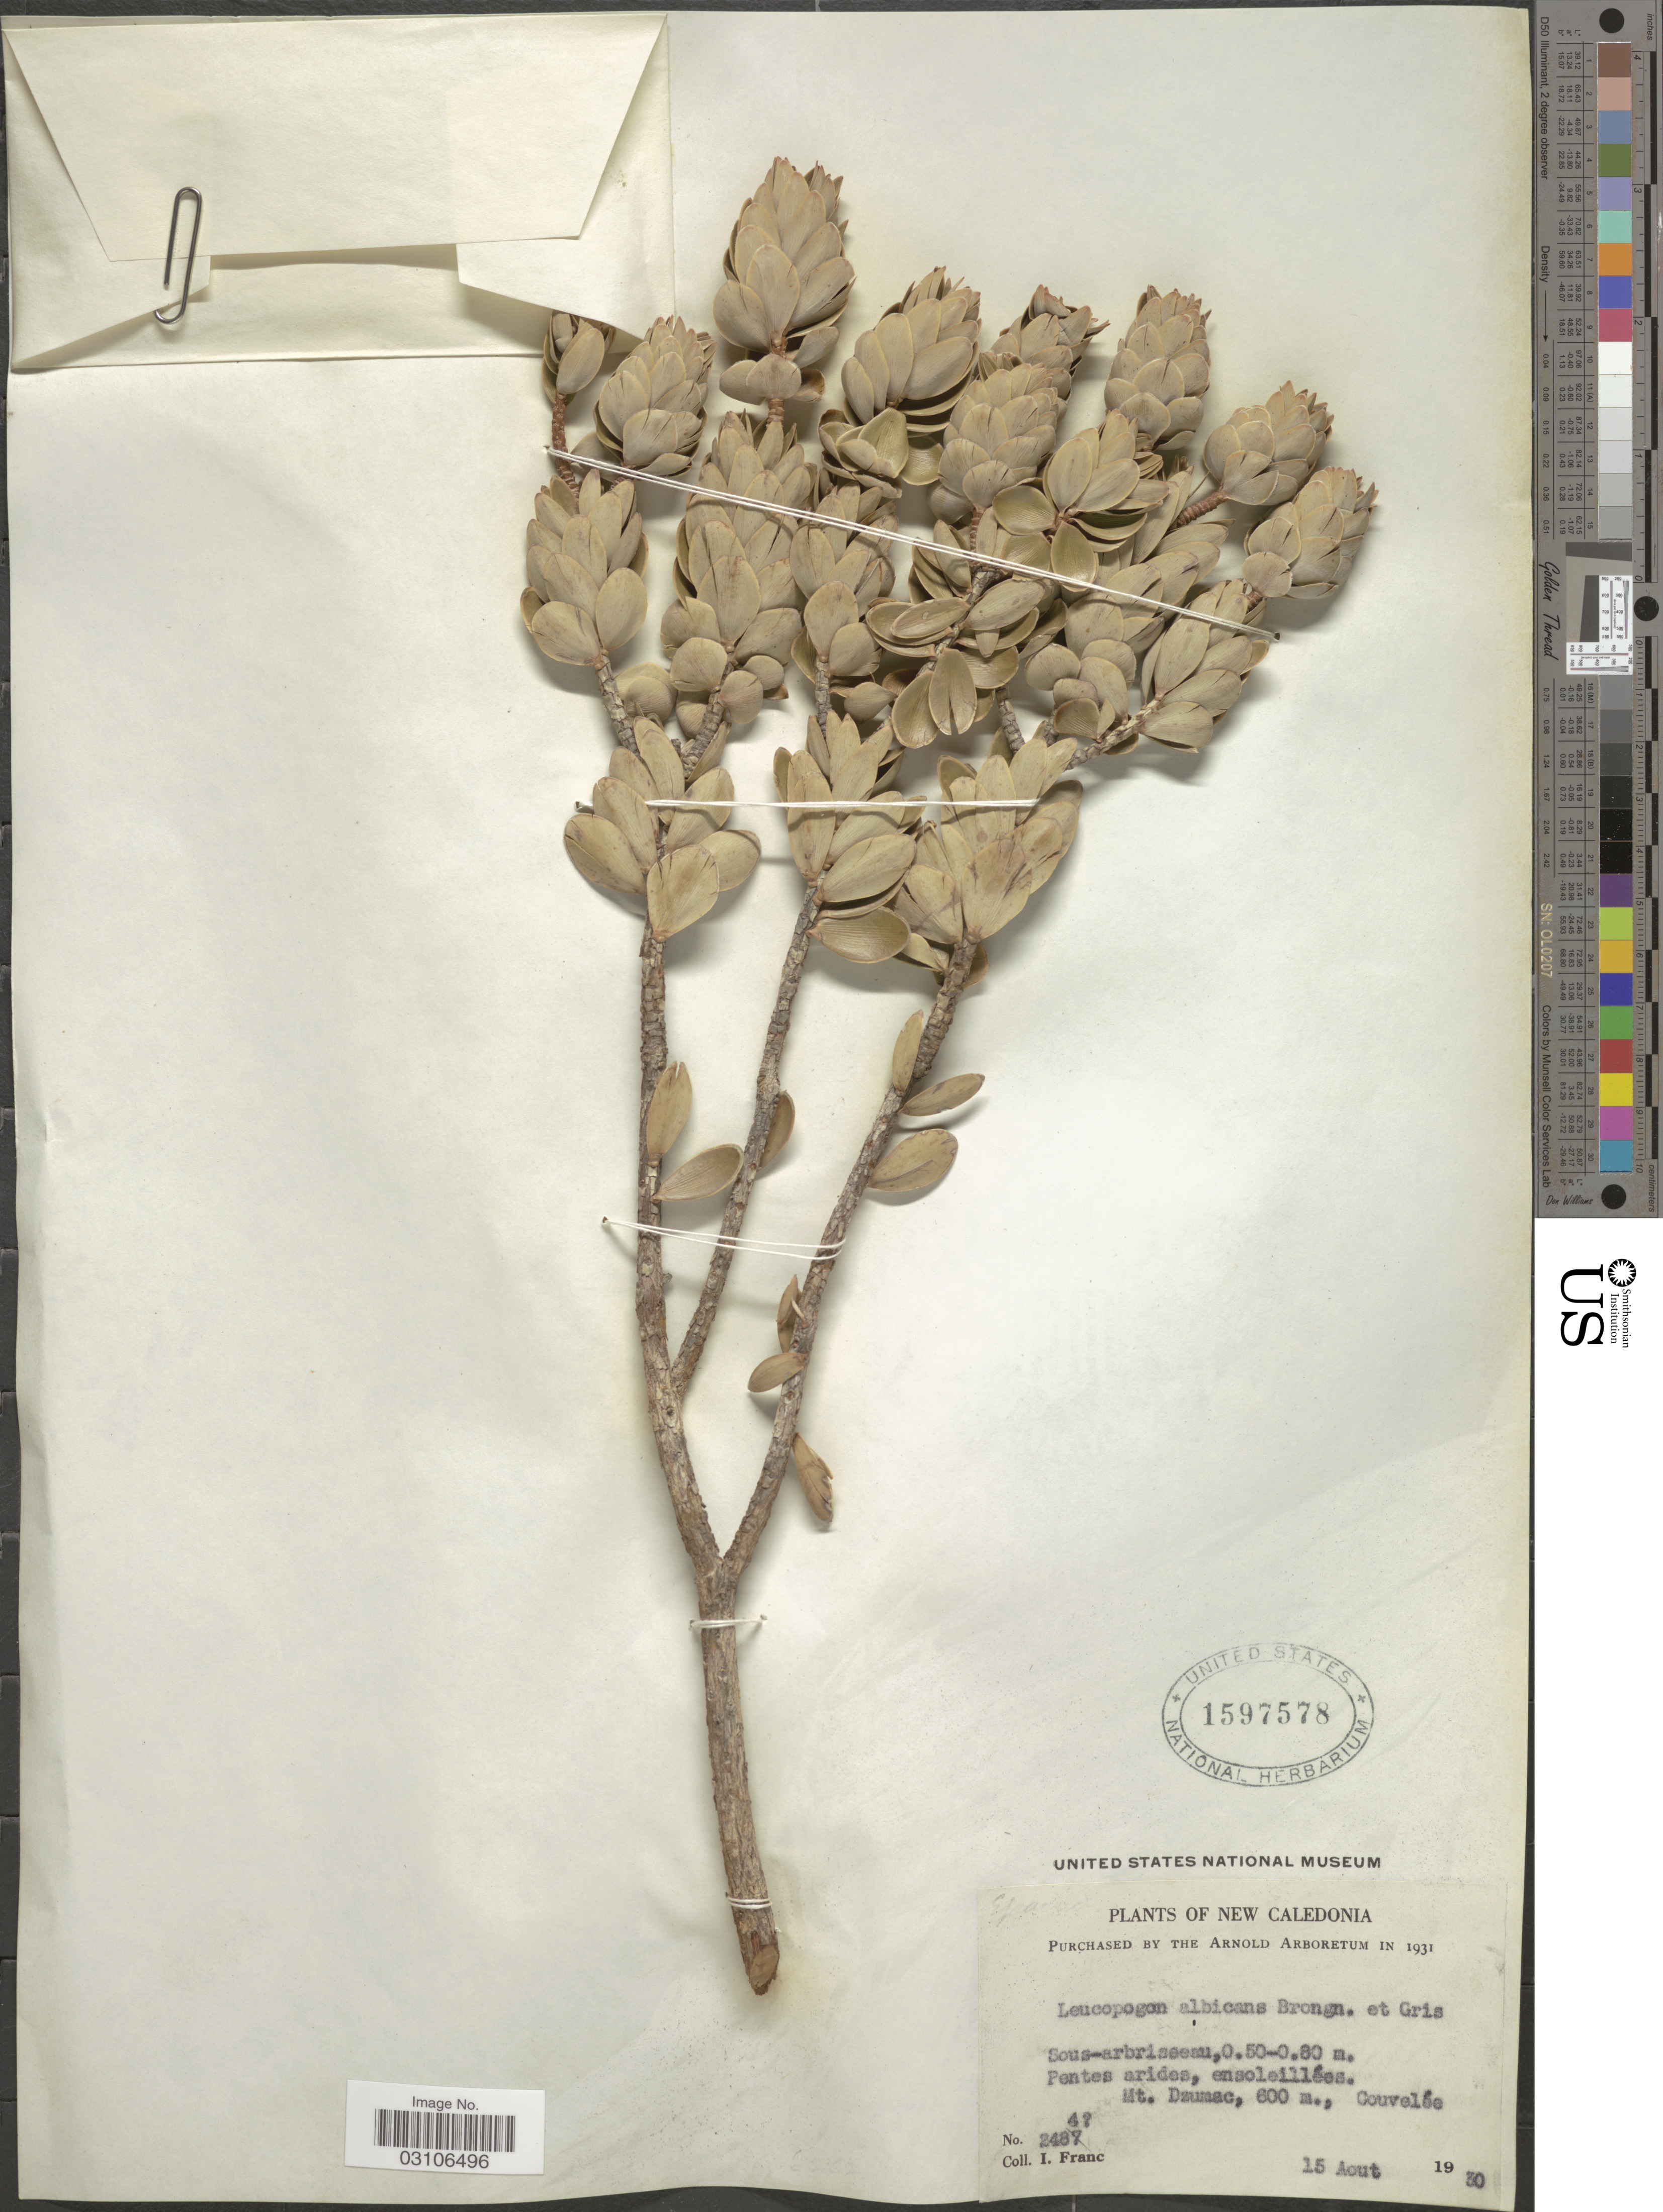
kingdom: Plantae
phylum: Tracheophyta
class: Magnoliopsida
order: Ericales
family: Ericaceae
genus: Styphelia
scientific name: Styphelia albicans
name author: (Brongn. & Gris) Sleumer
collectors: I. Franc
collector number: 2484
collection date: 1930-08-15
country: New Caledonia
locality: Mt. Dzumac, Couvelée.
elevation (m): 600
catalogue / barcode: US 1597578